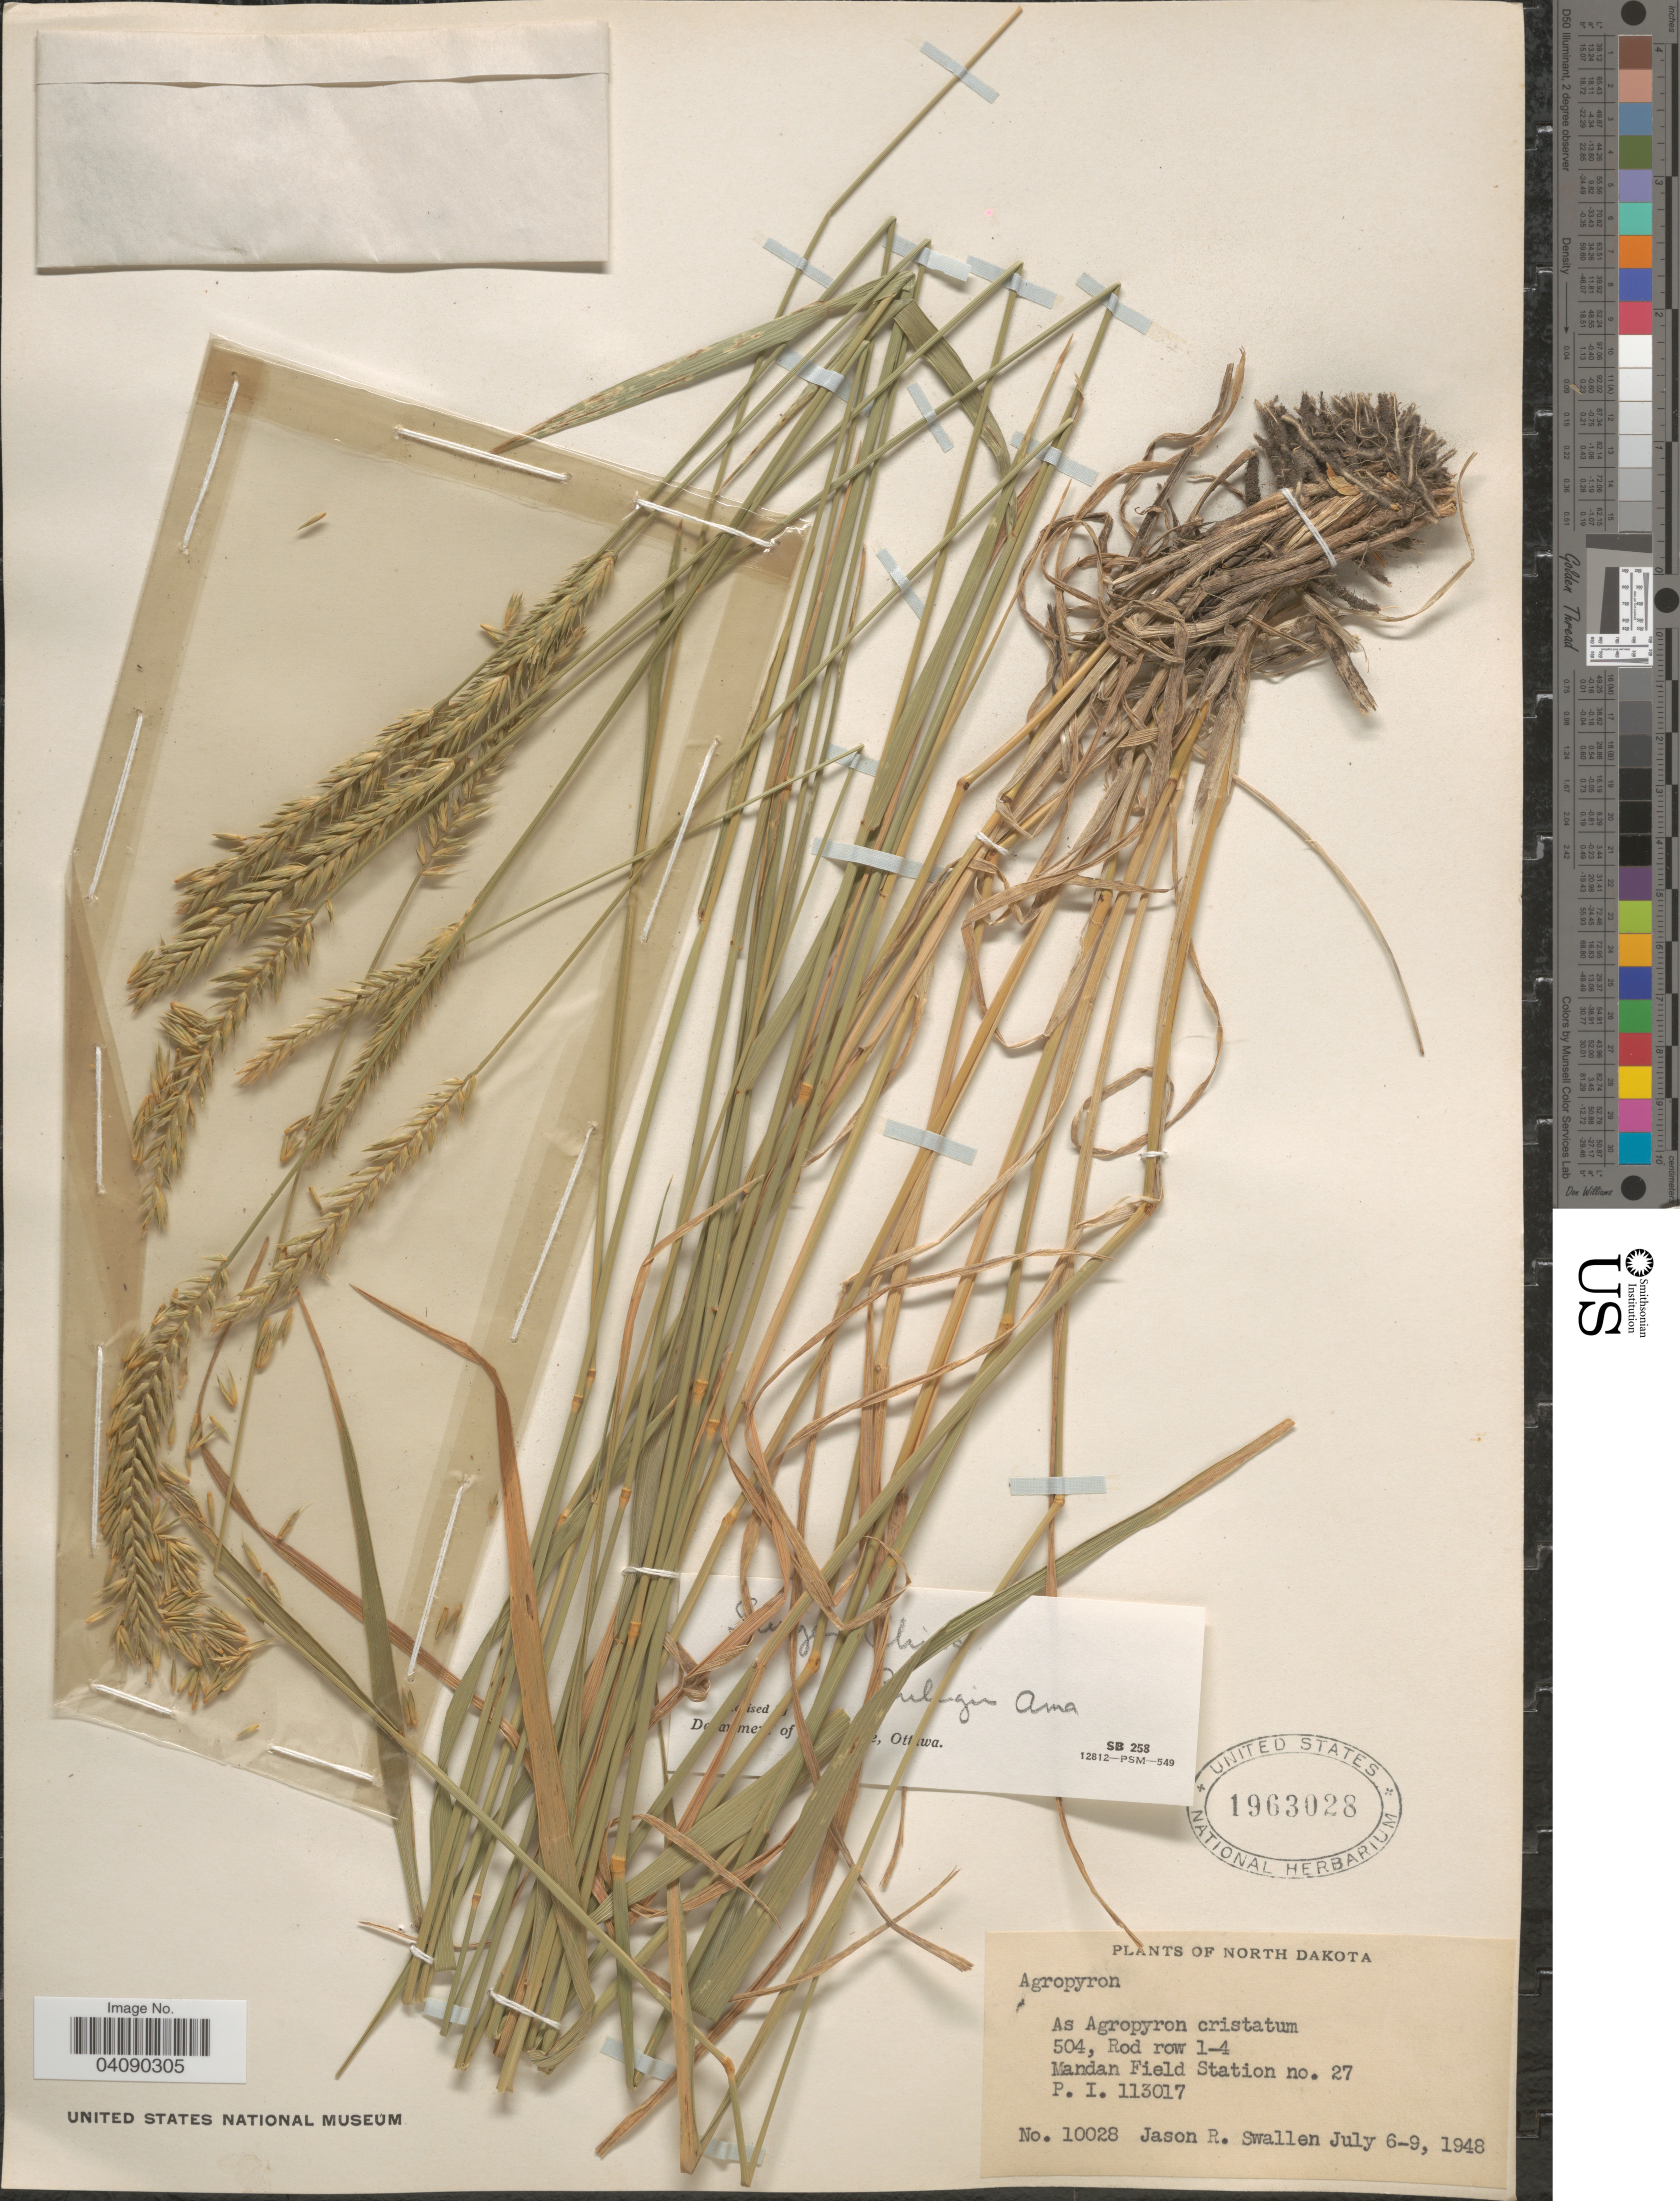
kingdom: Plantae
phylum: Tracheophyta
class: Liliopsida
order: Poales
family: Poaceae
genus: Agropyron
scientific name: Agropyron cristatum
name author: (L.) Gaertn.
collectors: J. R. Swallen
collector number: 10028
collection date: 1948-07-06/1948-07-09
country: United States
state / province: North Dakota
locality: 504, Rod row 1-4 Mandan Field Station no. 27.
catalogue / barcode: US 1963028